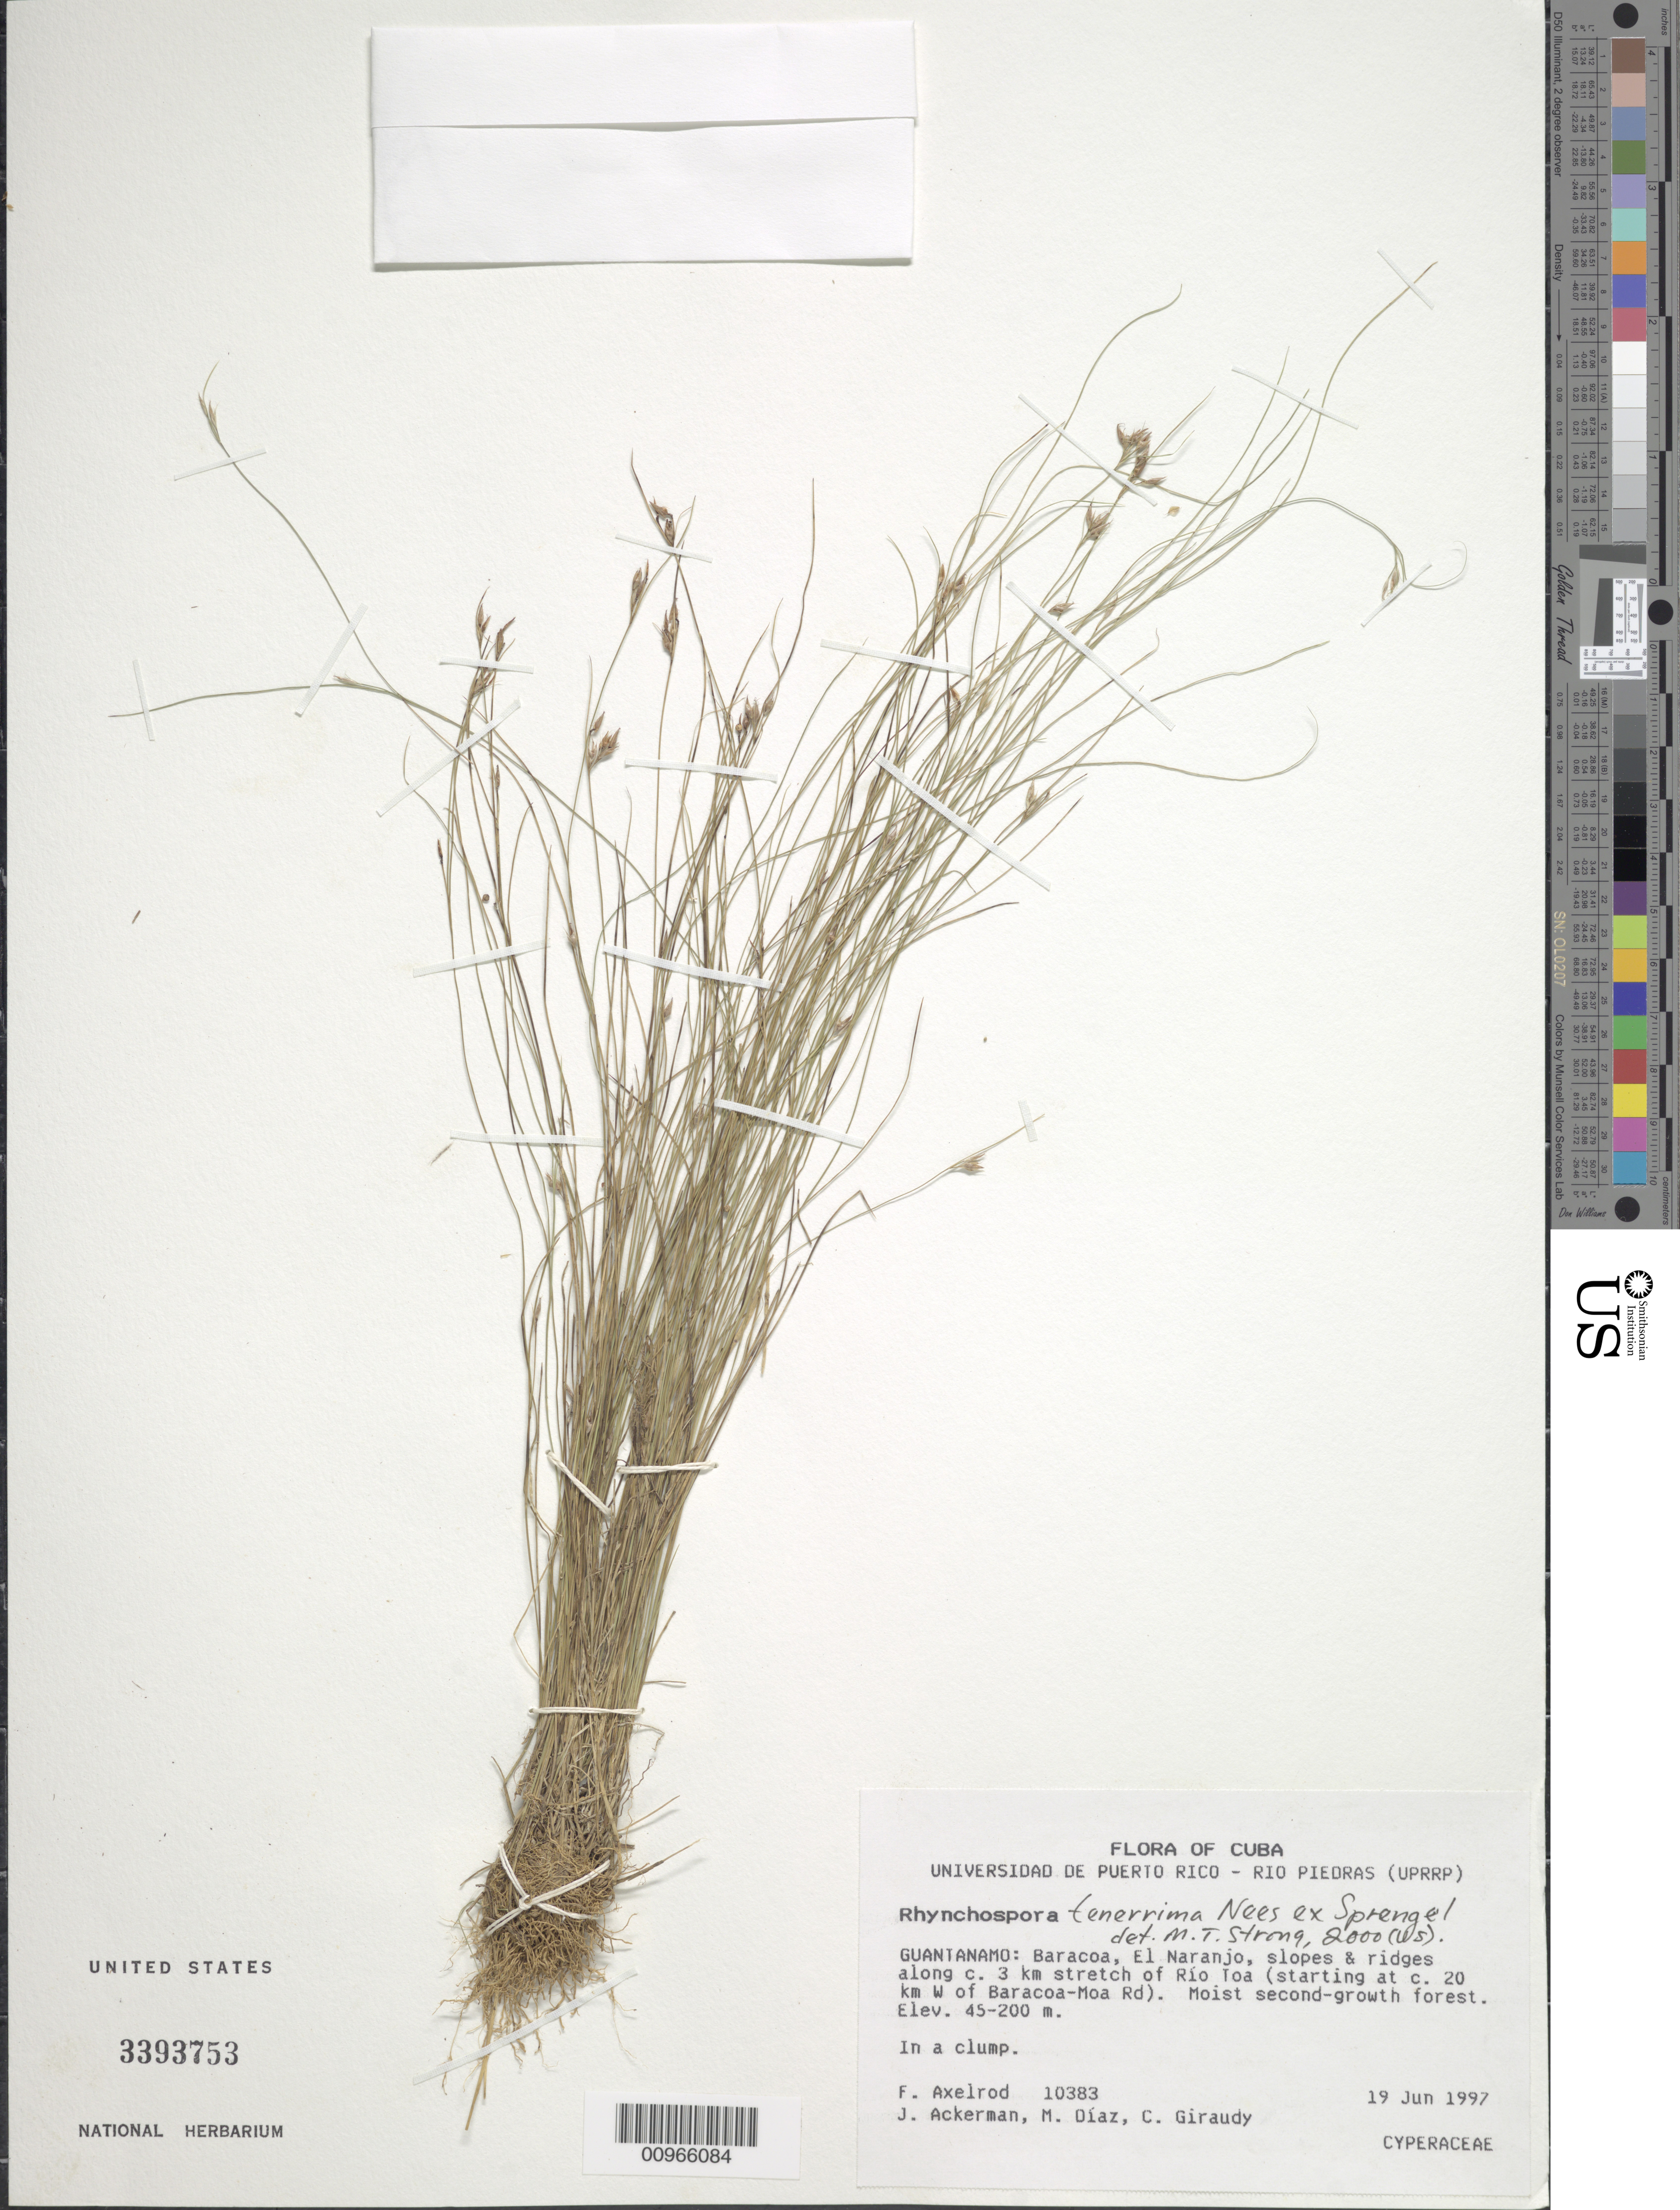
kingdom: Plantae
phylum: Tracheophyta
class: Liliopsida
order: Poales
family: Cyperaceae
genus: Rhynchospora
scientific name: Rhynchospora tenerrima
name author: Nees ex Spreng.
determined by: Strong, M. T., (US), Smithsonian Institution - National Museum of Natural History (UNITED STATES)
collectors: F. S. Axelrod, J. D. Ackerman, M. Díaz & C. Giraudy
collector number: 10383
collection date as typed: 19 Jun 1997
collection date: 1997-06-19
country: Cuba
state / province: Guantanamo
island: Cuba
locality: Baracoa, El Naranja, slopes and ridges along c 3 km stretch of Río Toa (starting at c 20 km W of Baracoa-Moa Rd )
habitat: Moist second-growth forest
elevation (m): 45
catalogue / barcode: US 3393753